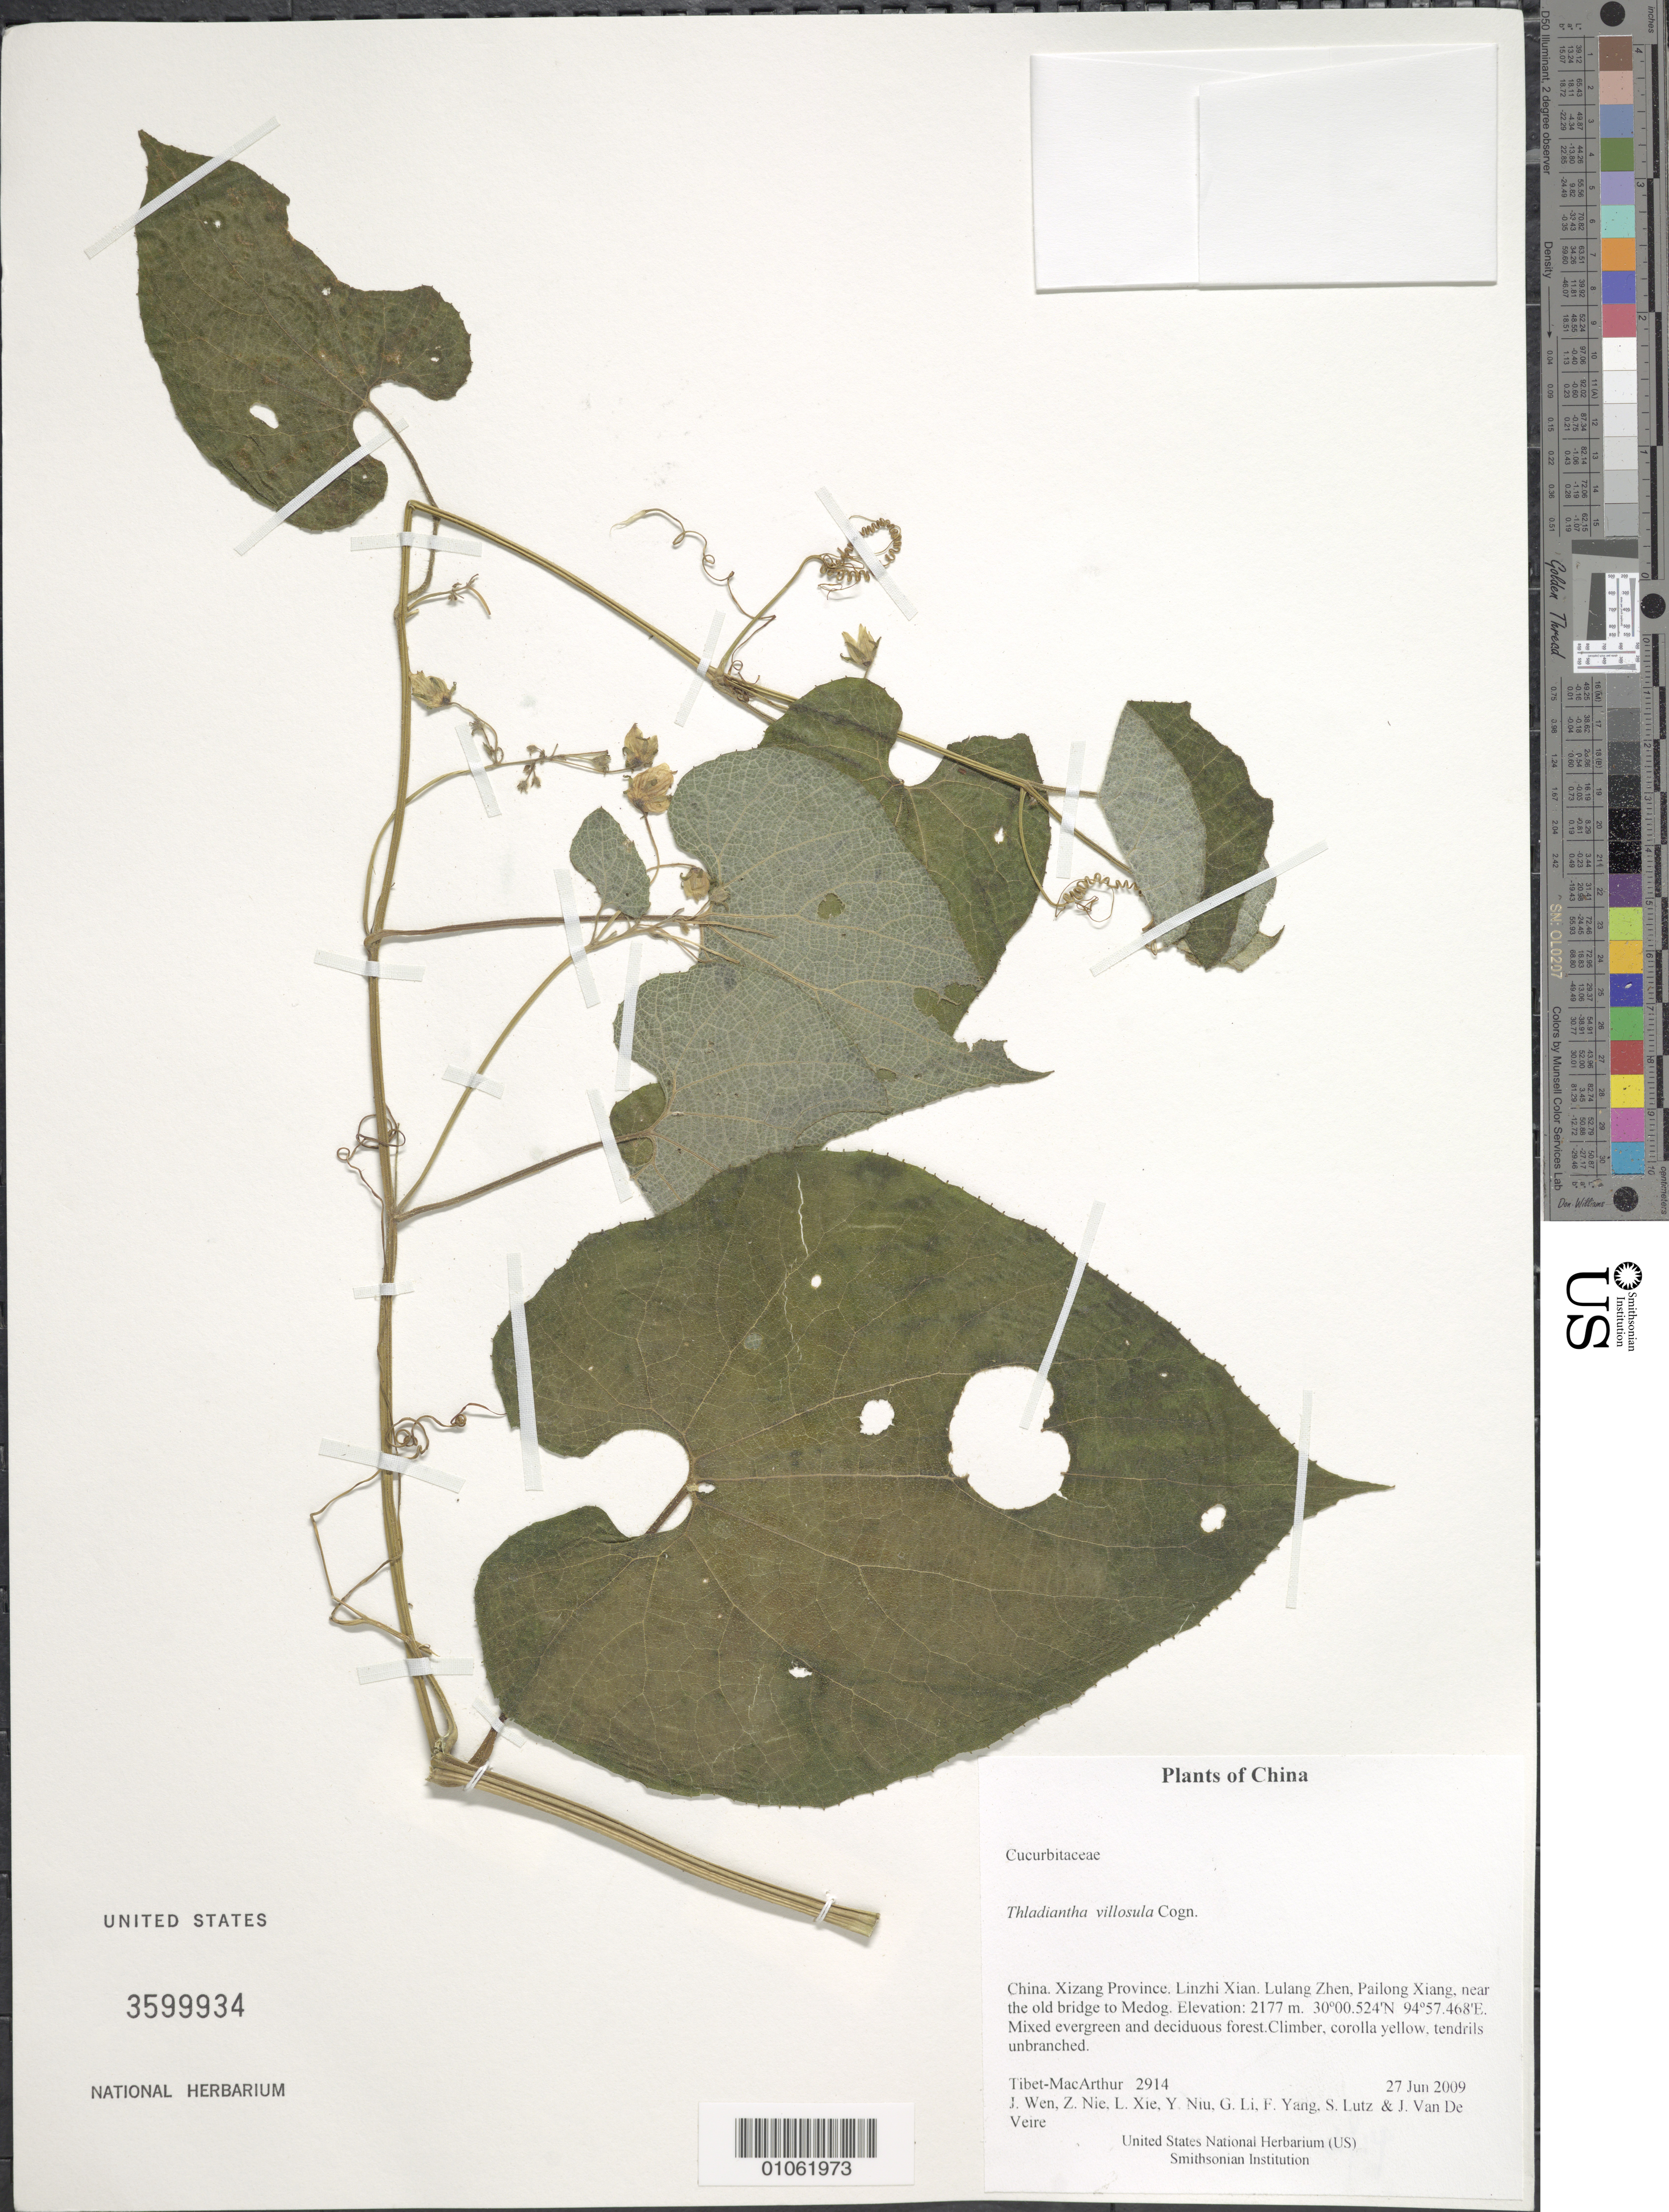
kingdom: Plantae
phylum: Tracheophyta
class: Magnoliopsida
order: Cucurbitales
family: Cucurbitaceae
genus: Thladiantha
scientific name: Thladiantha villosula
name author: Cogn. in Engl.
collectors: Tibet-MacArthur, J. Wen, Z. Nie, L. Xie, Y. Niu, G. Li, F. Yang, S. Lutz & J. Van De Veire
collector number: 2914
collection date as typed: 27 Jun 2009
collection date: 2009-06-27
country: China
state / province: Xizang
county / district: Linzhi Xian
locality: Lulang Zhen, Pailong Xiang, near the old bridge to Medog.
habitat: Mixed evergreen and deciduous forest.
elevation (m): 2177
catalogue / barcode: US 3599934